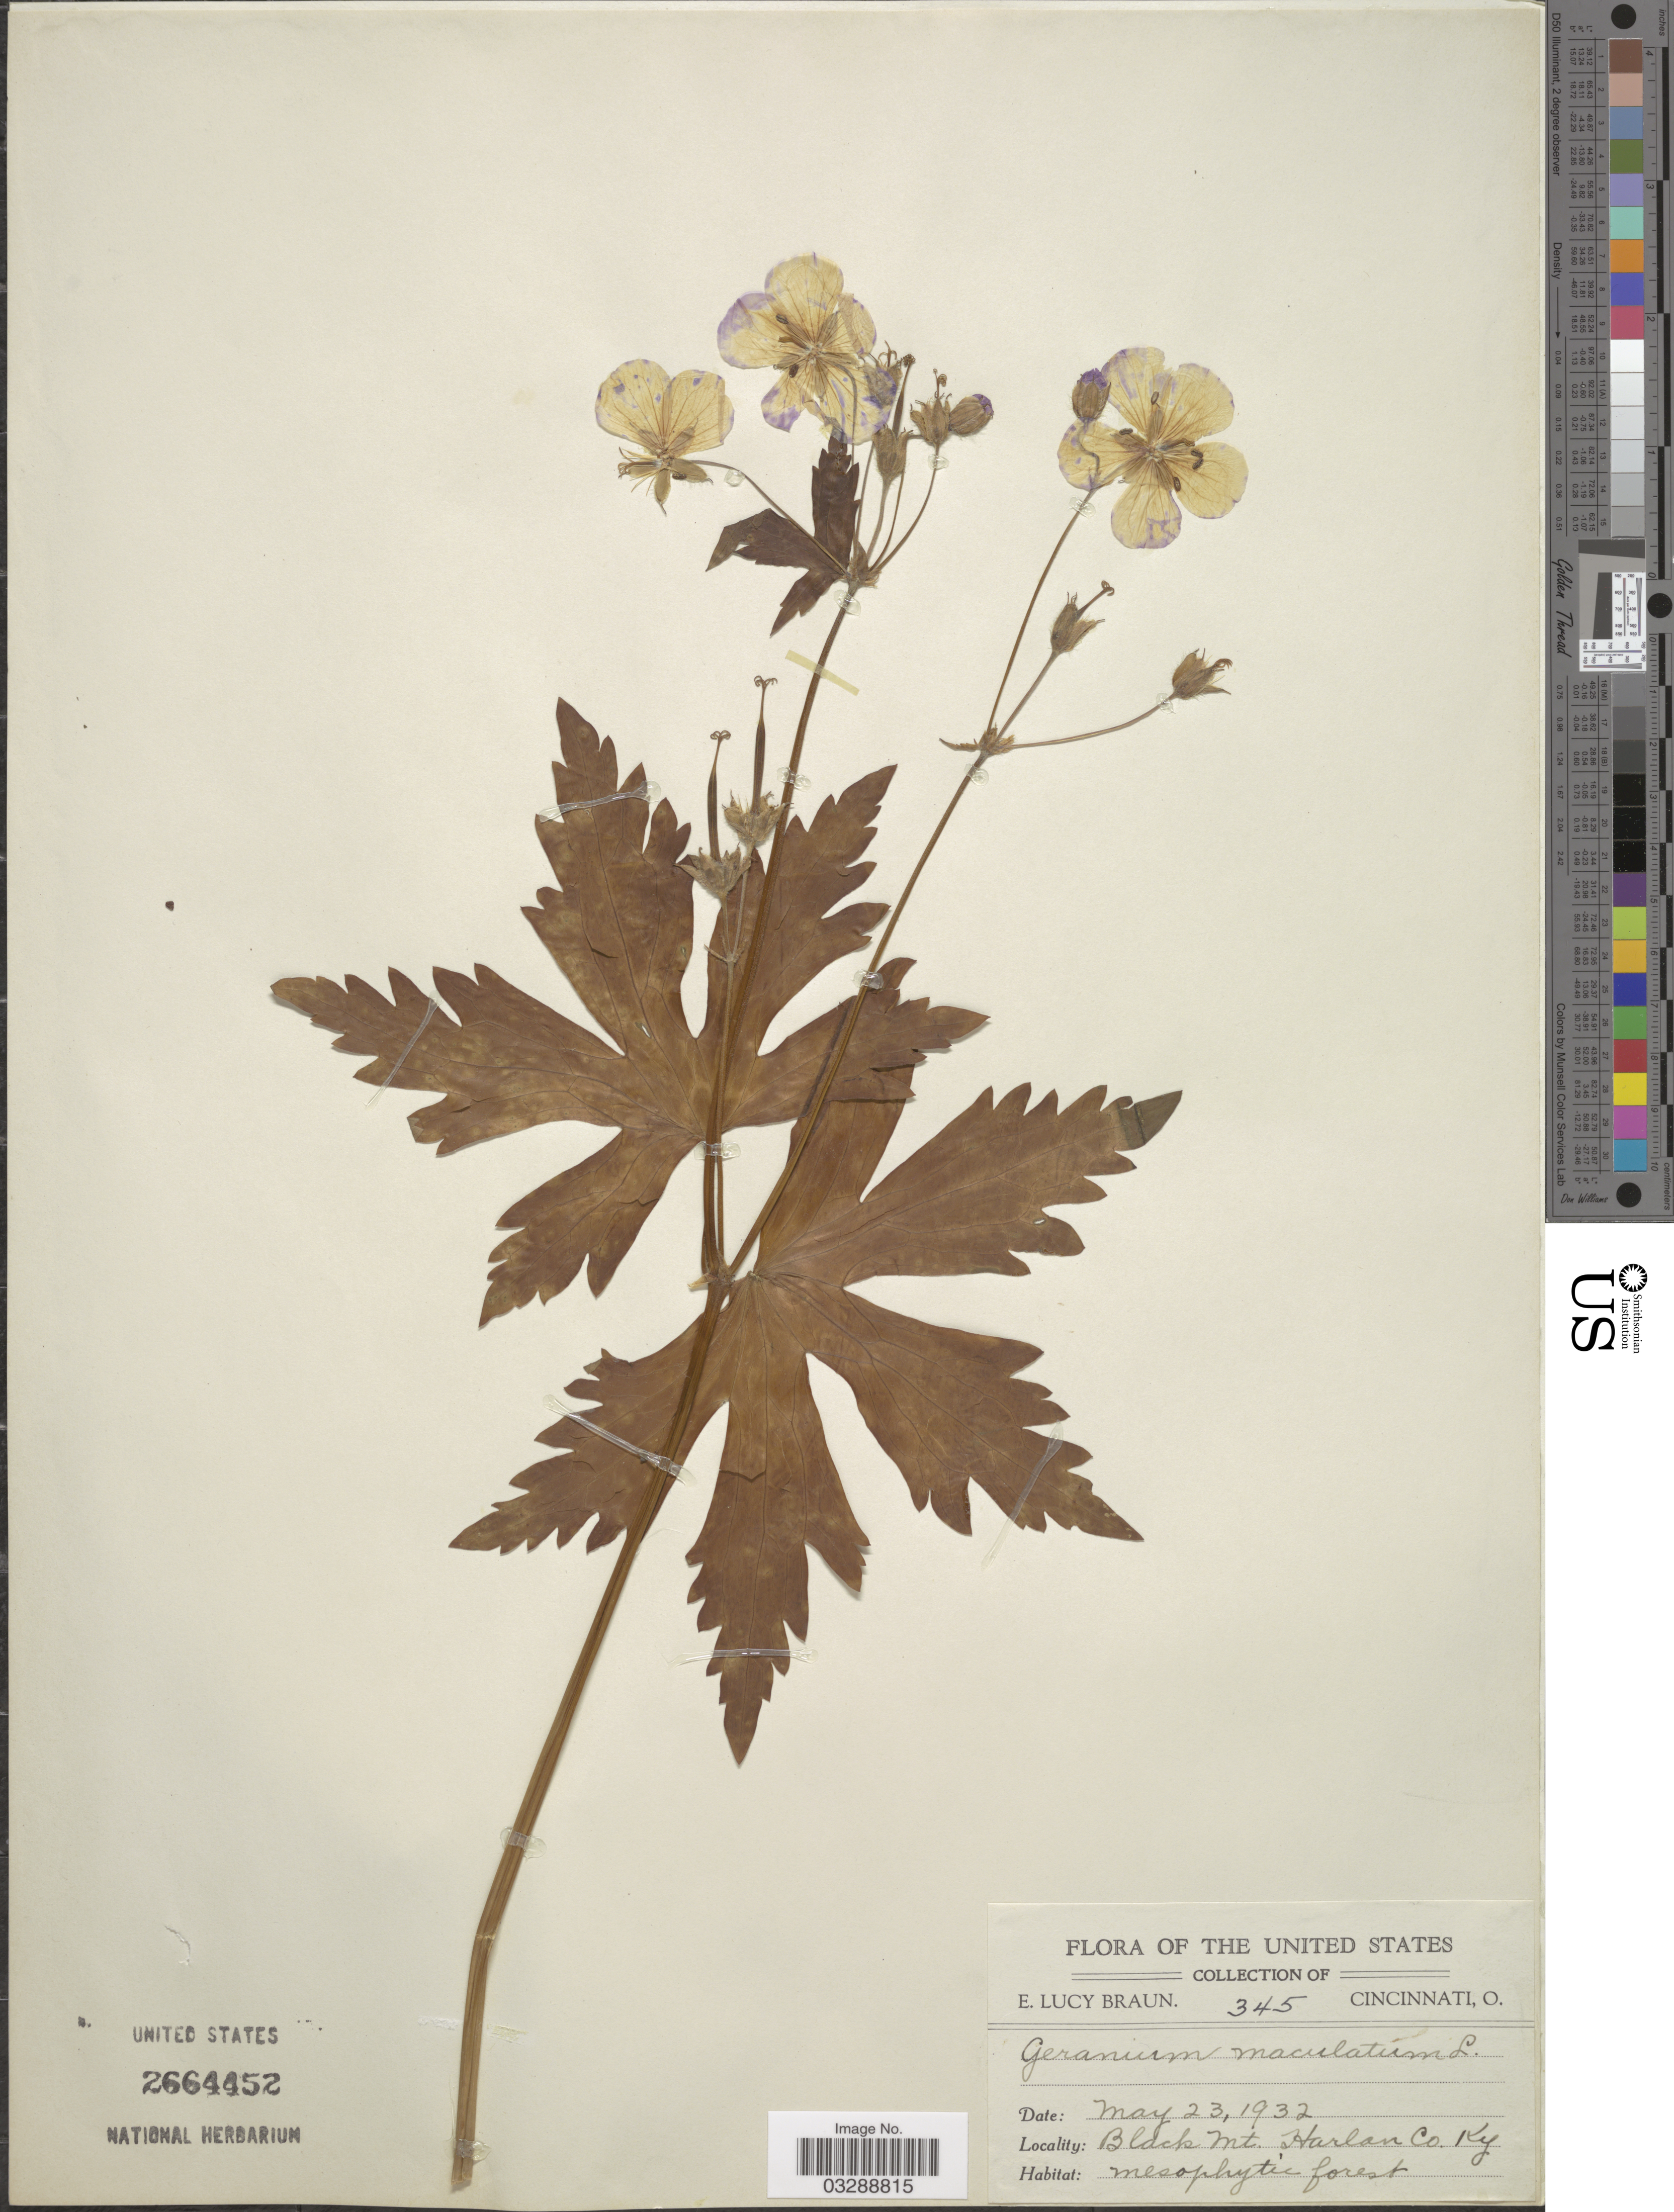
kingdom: Plantae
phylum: Tracheophyta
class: Magnoliopsida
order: Geraniales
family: Geraniaceae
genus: Geranium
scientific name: Geranium maculatum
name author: L.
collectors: E. L. Braun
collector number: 345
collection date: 1932-05-23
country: United States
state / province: Kentucky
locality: Black Mt. Harlan Co.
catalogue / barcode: US 2664452